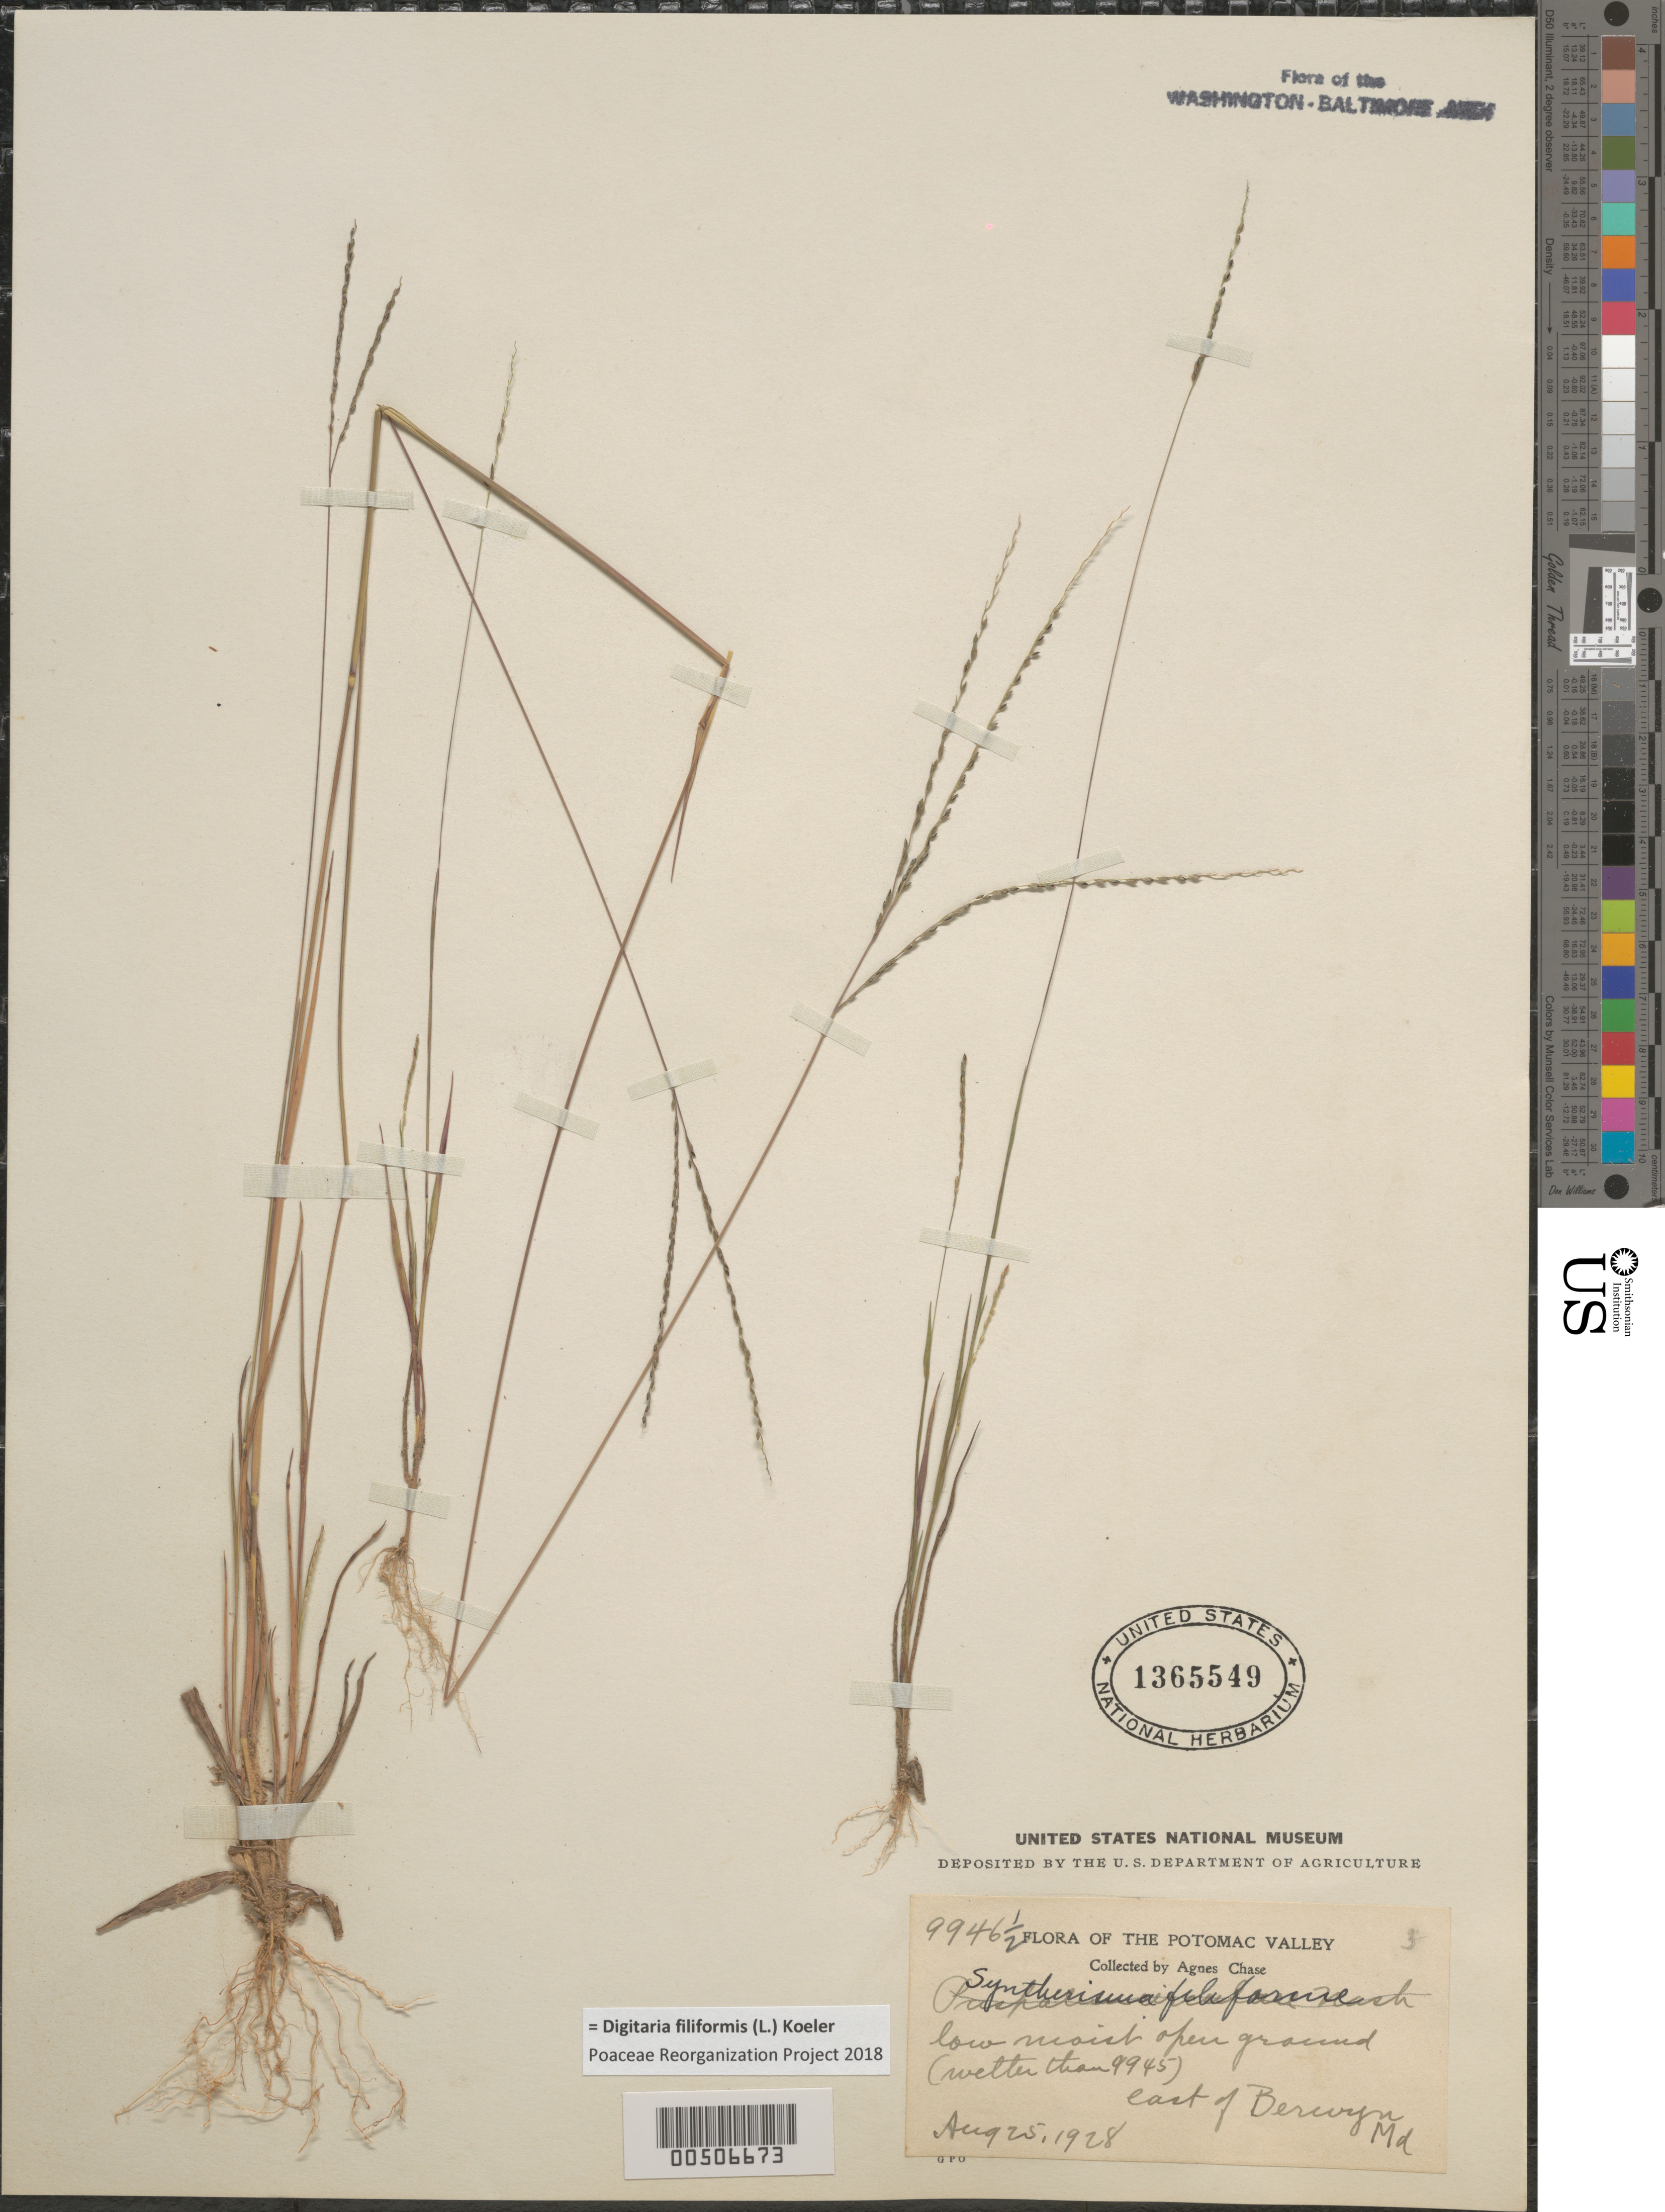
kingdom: Plantae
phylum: Tracheophyta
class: Liliopsida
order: Poales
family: Poaceae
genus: Digitaria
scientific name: Digitaria filiformis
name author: (L.) Koeler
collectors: A. Chase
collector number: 9946.5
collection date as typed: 25 Aug 1928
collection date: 1928-08-25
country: United States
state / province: Maryland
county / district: Prince George's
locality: Berwyn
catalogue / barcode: US 1365549